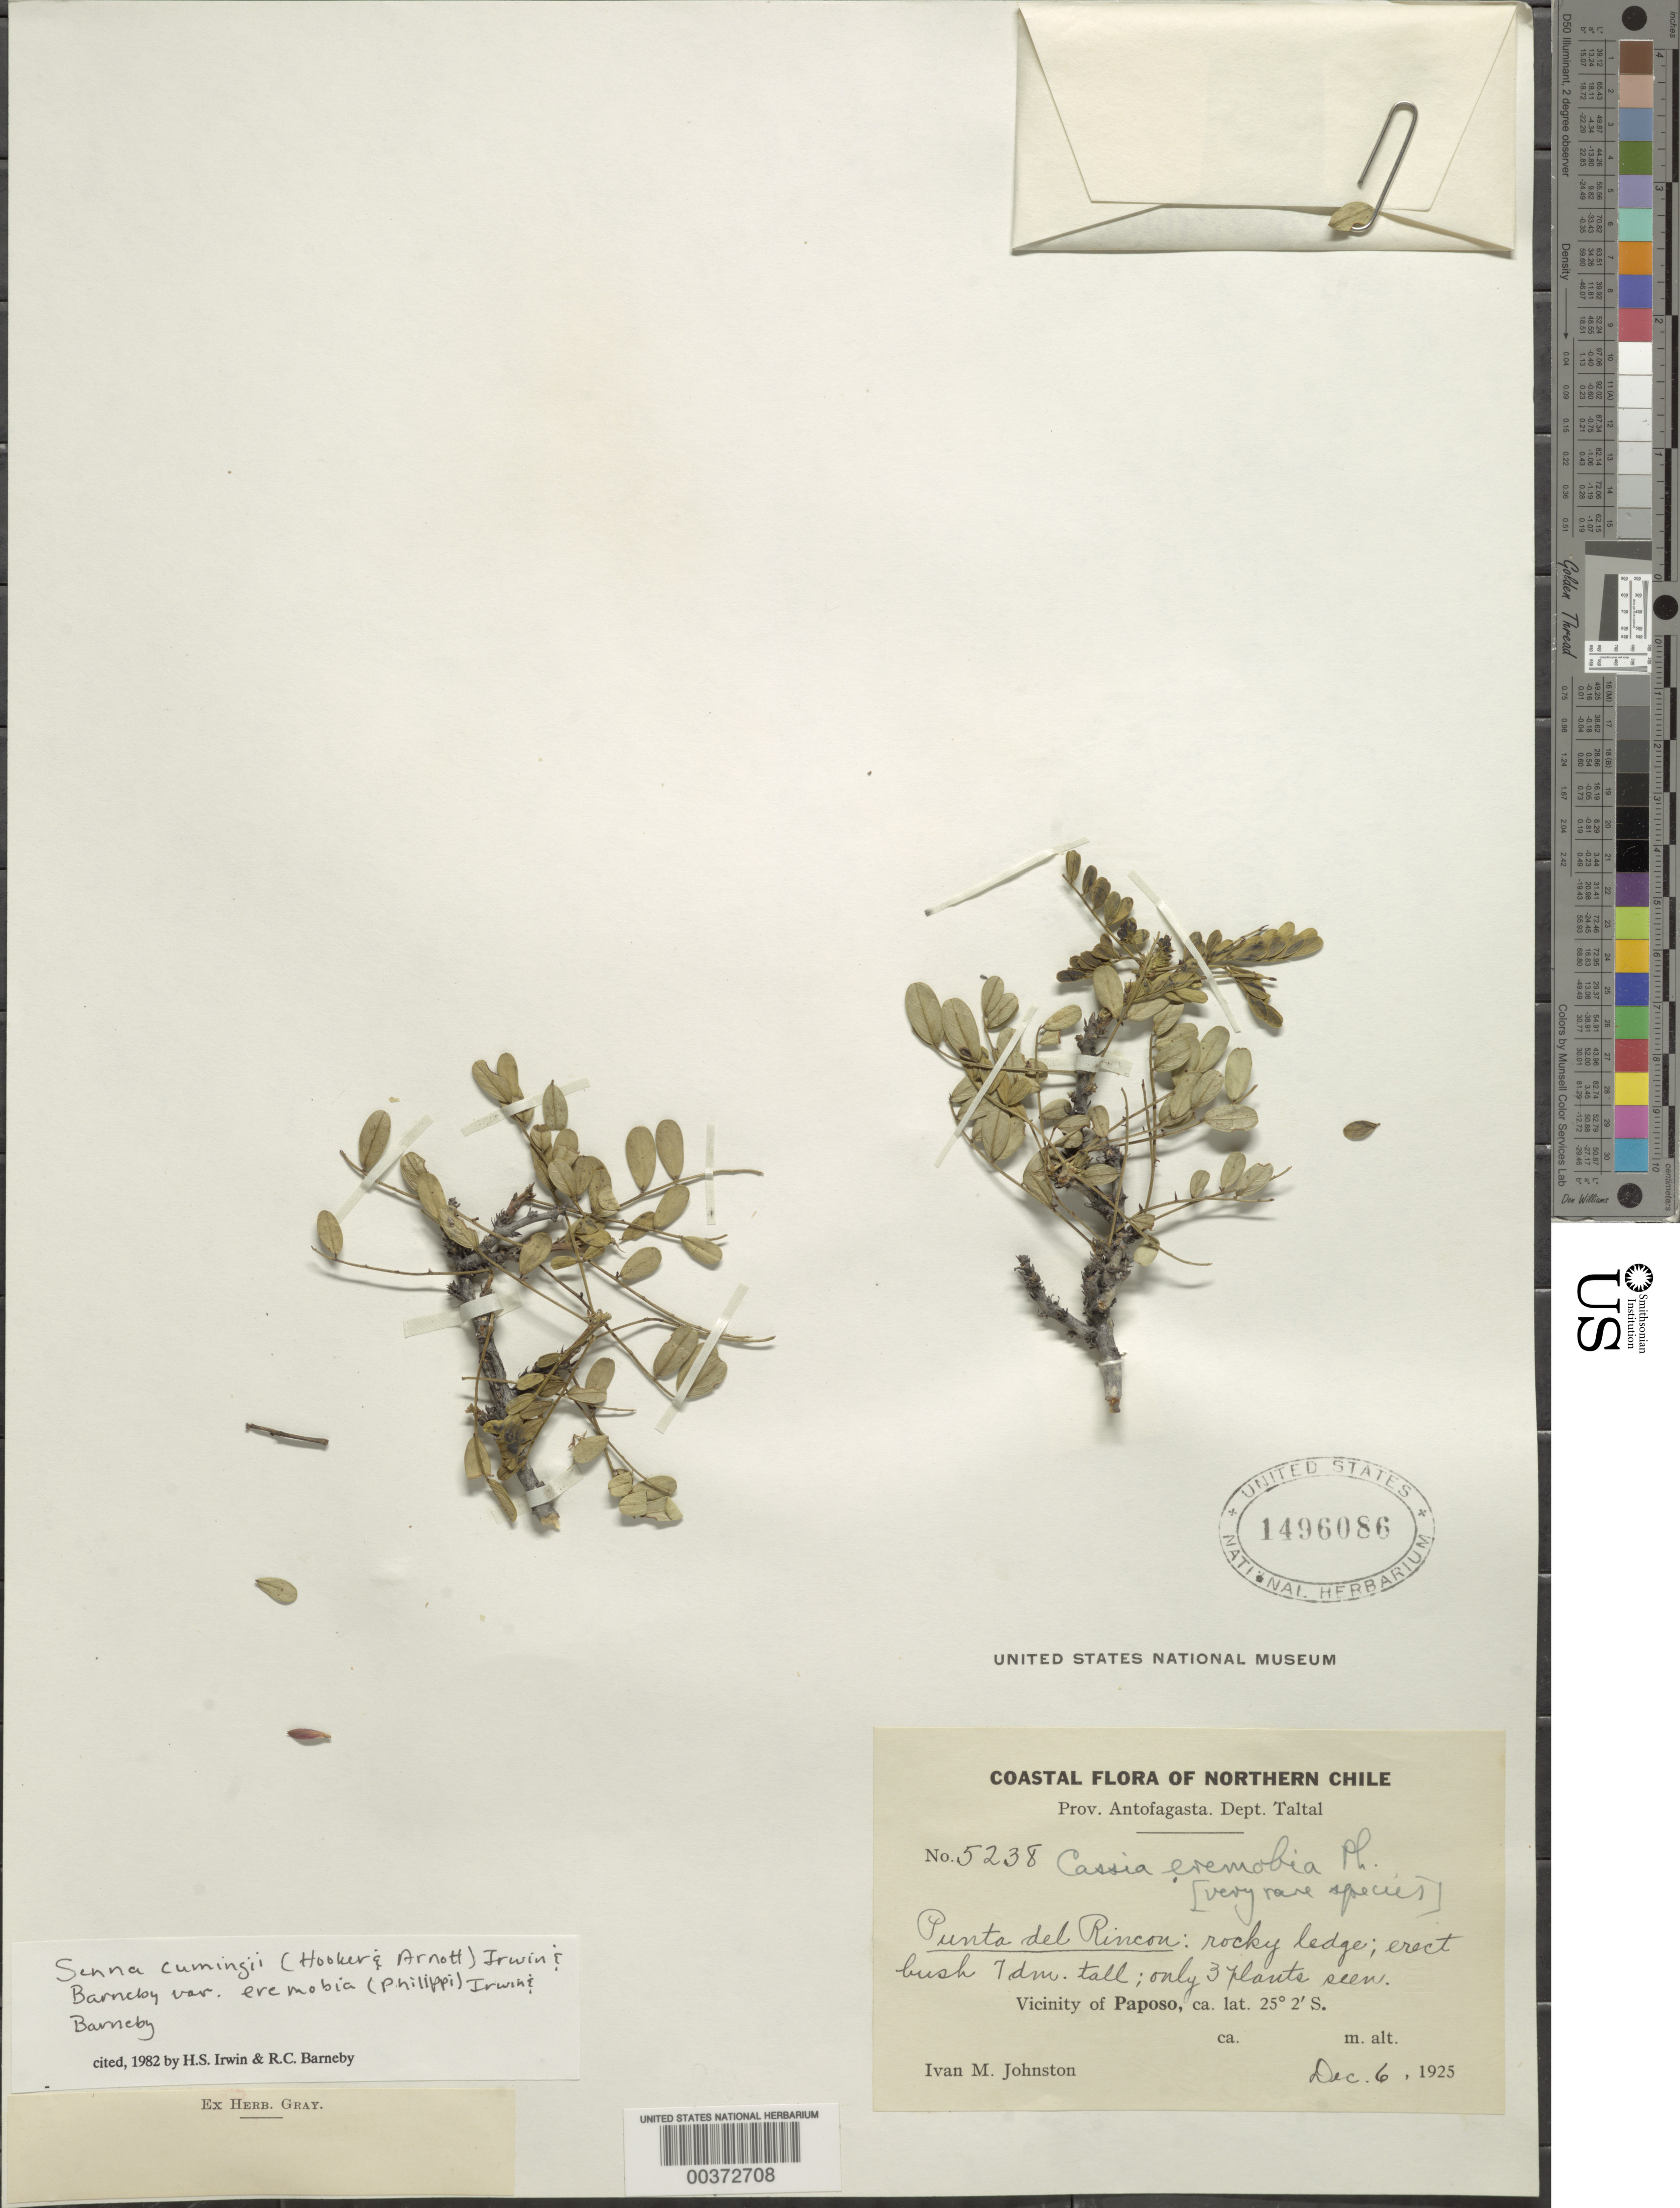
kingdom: Plantae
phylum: Tracheophyta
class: Magnoliopsida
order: Fabales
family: Fabaceae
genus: Senna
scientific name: Senna cumingii var. eremobia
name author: (Phil.) H.S. Irwin & Barneby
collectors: I.M. Johnston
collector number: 5671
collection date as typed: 06 Dec 1925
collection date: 1925-12-06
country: Chile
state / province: Antofagasta (II)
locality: Taltal dept., punta del rincon; vicinity of paposo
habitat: Rocky ledge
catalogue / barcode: US 1496086